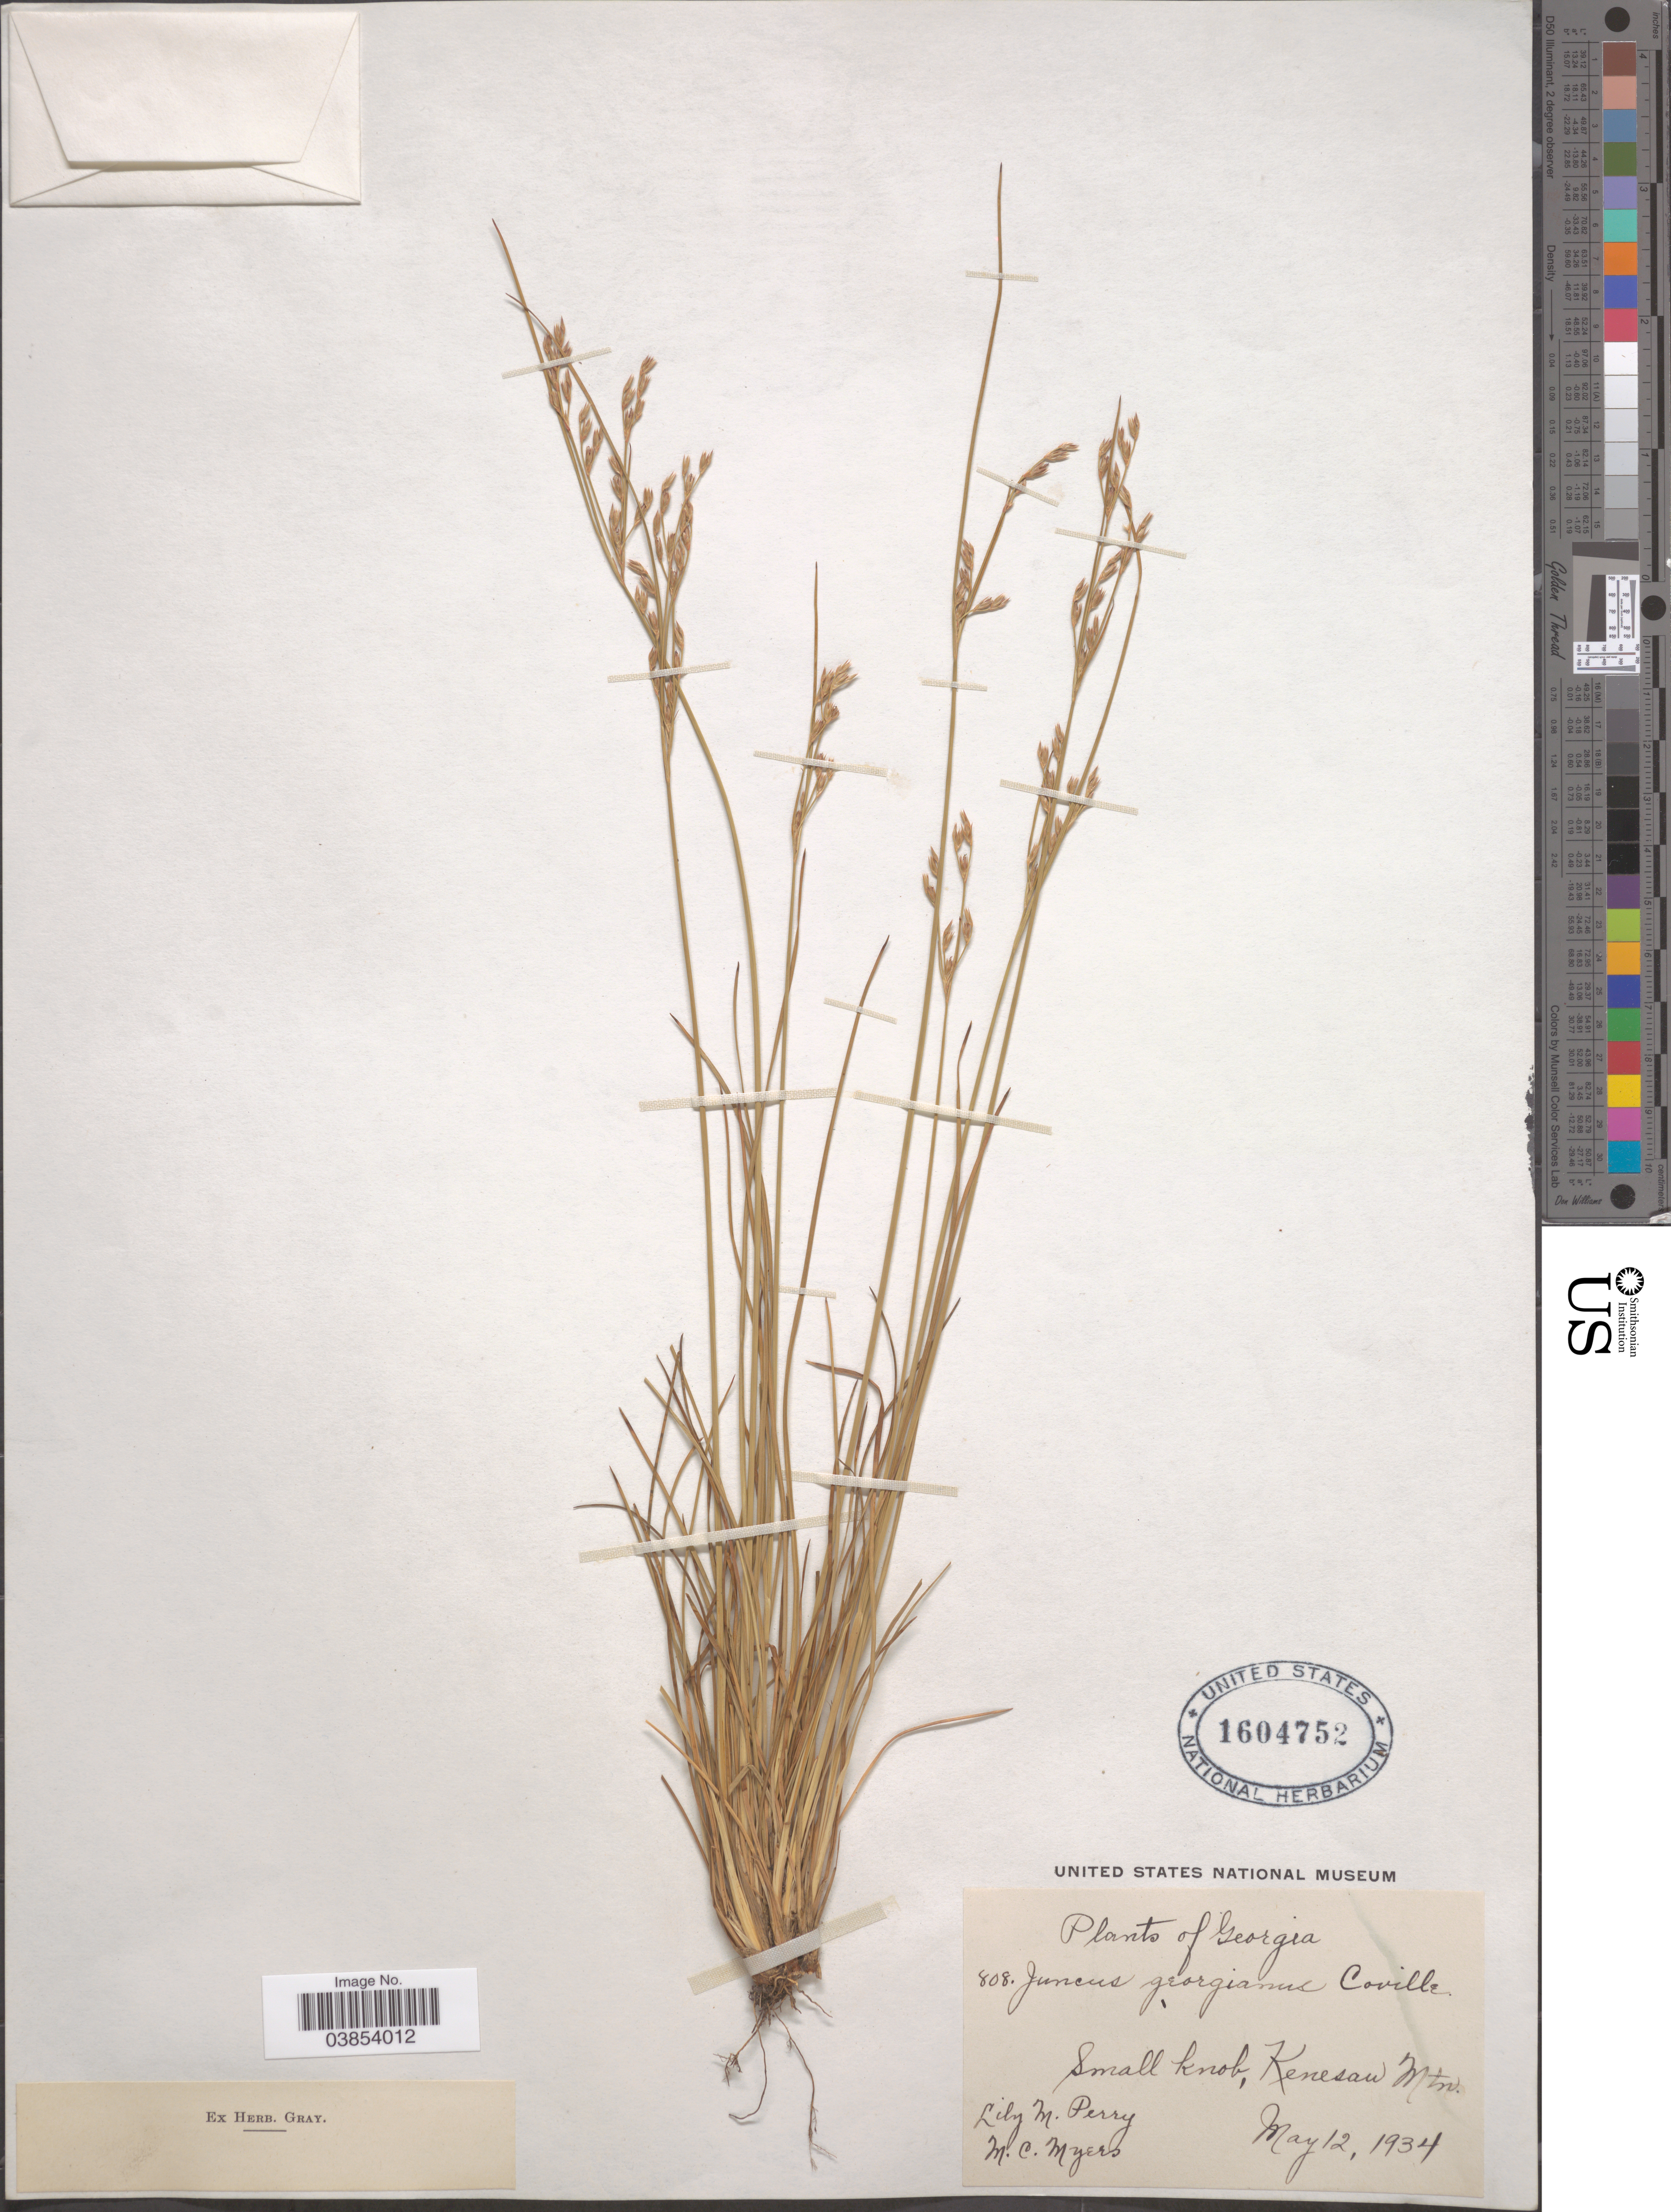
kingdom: Plantae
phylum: Tracheophyta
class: Liliopsida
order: Poales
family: Juncaceae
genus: Juncus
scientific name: Juncus georgianus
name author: Coville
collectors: L. M. Perry & M. Myers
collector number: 808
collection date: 1934-05-12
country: United States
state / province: Georgia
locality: Small knob, Kenesaw Mtn.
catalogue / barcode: US 1604752